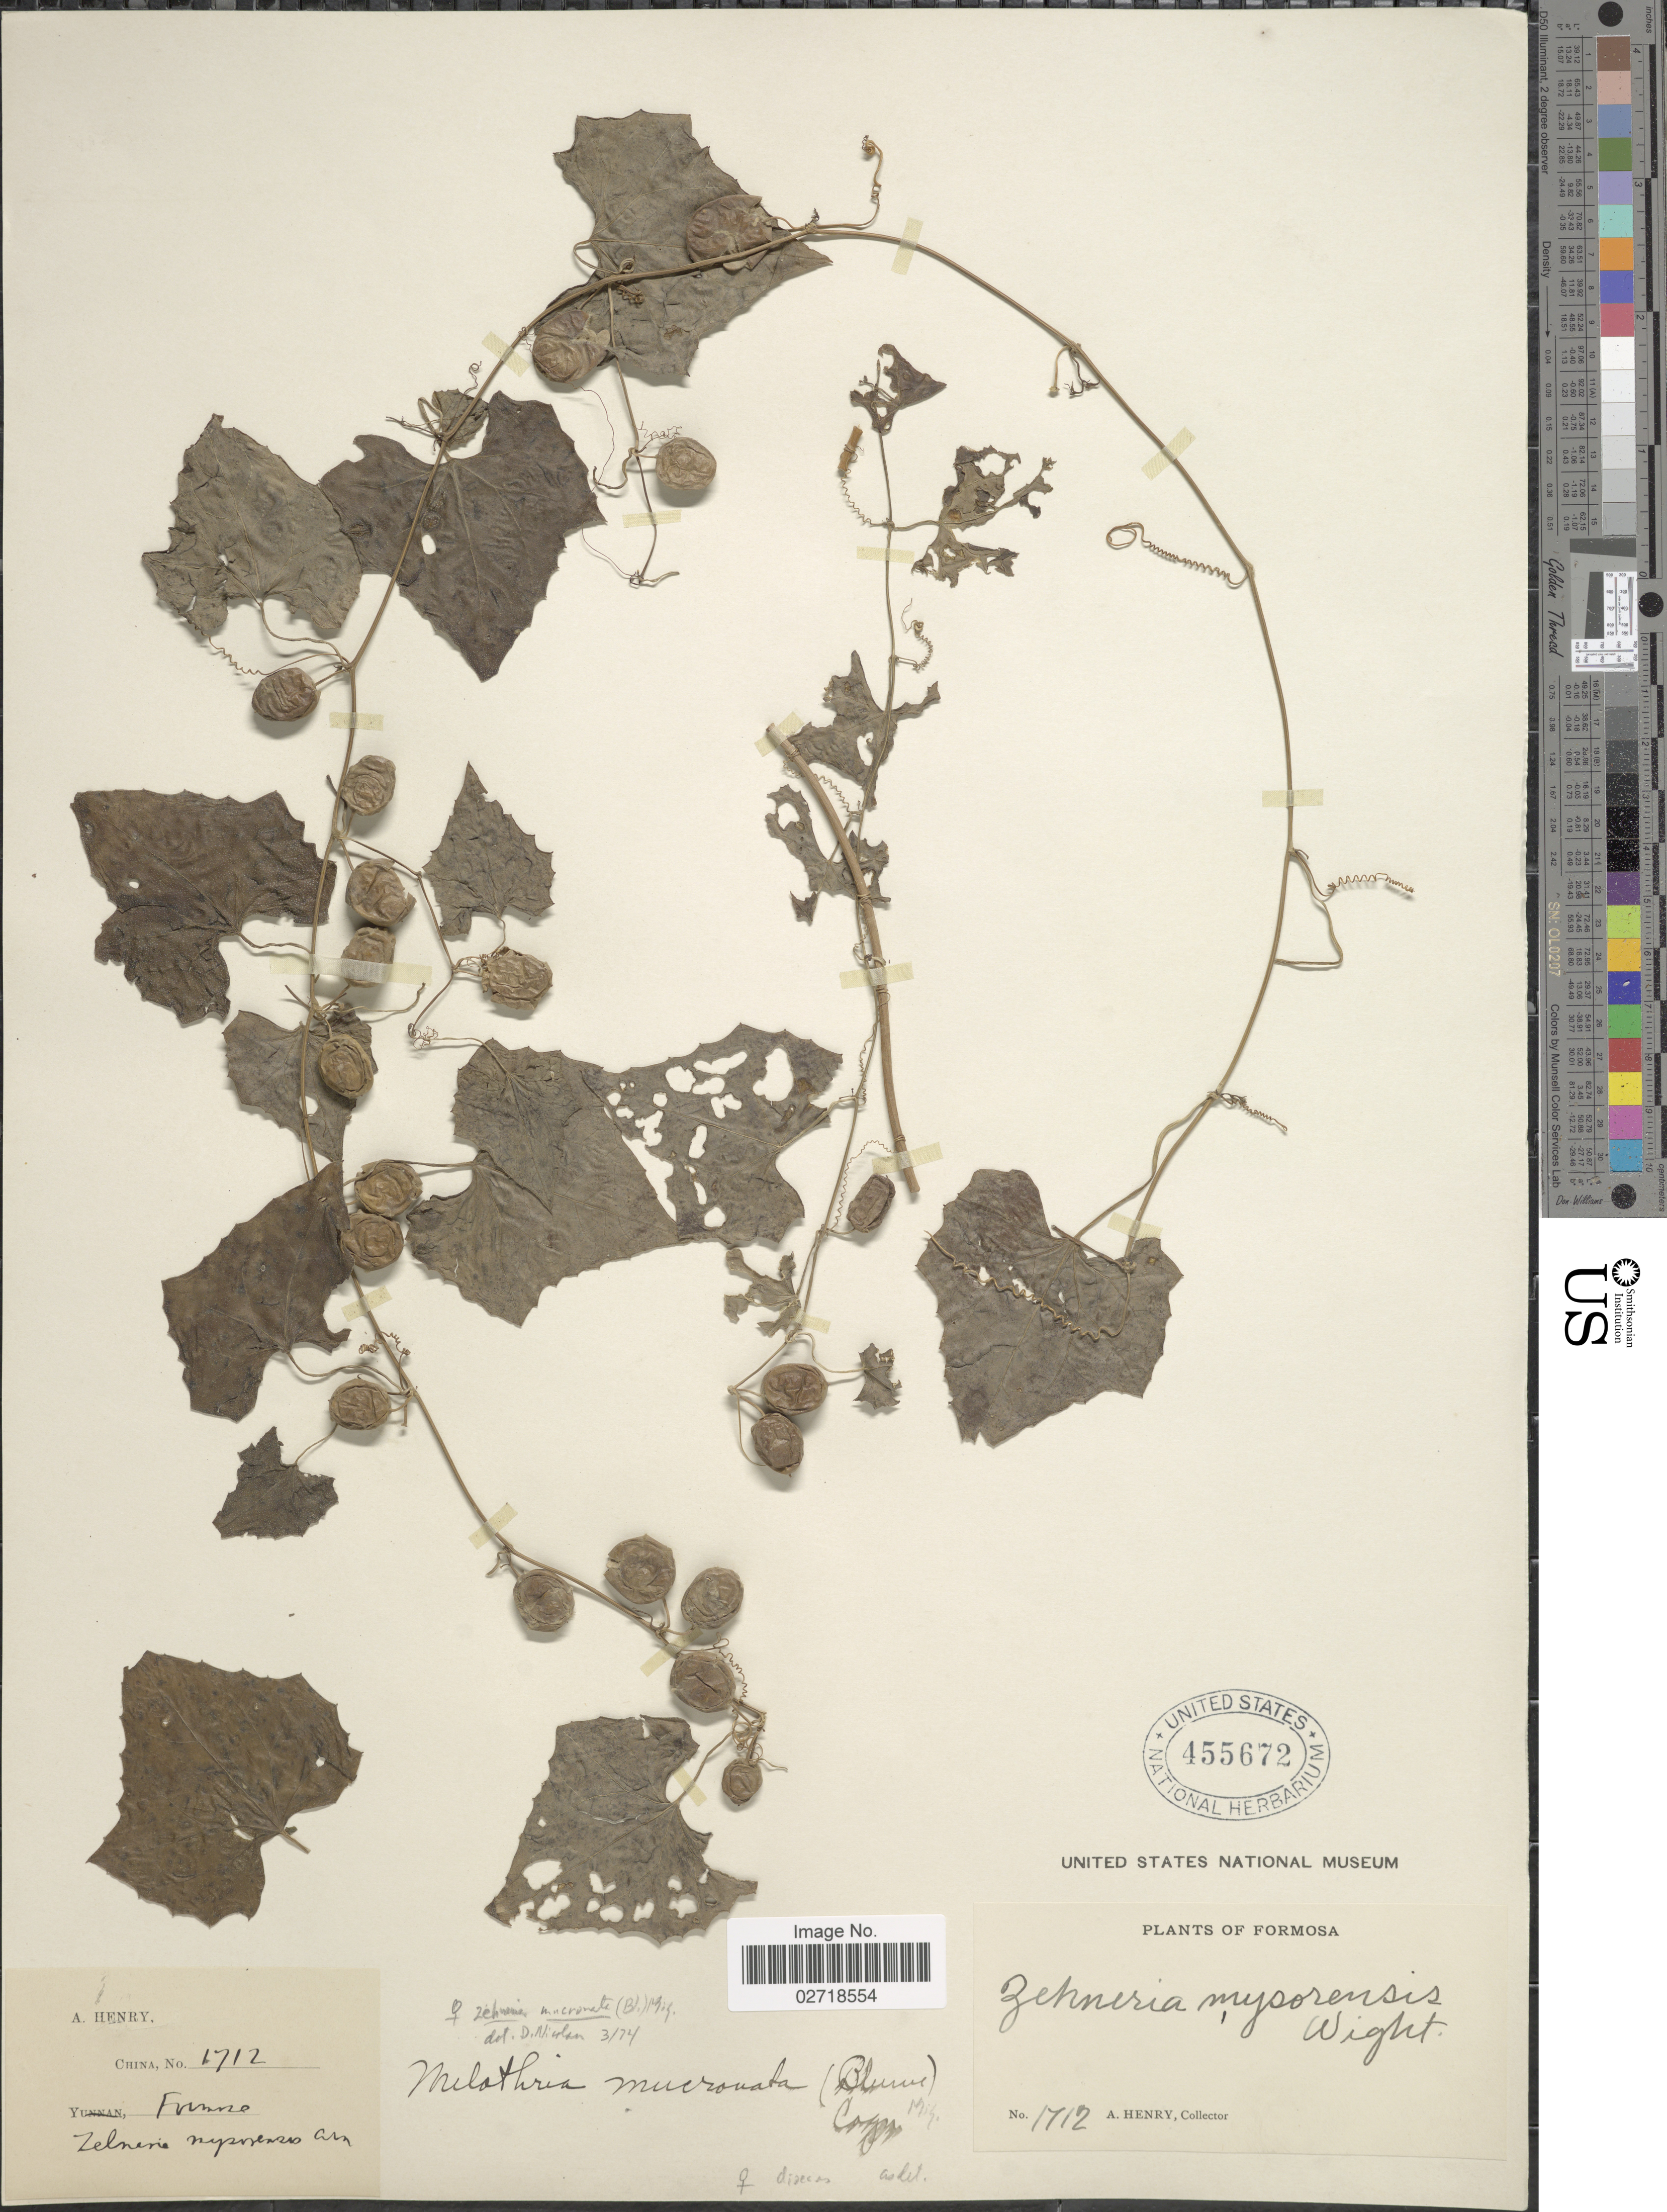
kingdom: Plantae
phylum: Tracheophyta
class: Magnoliopsida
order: Cucurbitales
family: Cucurbitaceae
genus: Zehneria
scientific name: Zehneria mucronata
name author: (Blume) Miq.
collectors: A. Henry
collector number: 1712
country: Taiwan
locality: Formosa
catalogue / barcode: US 455672